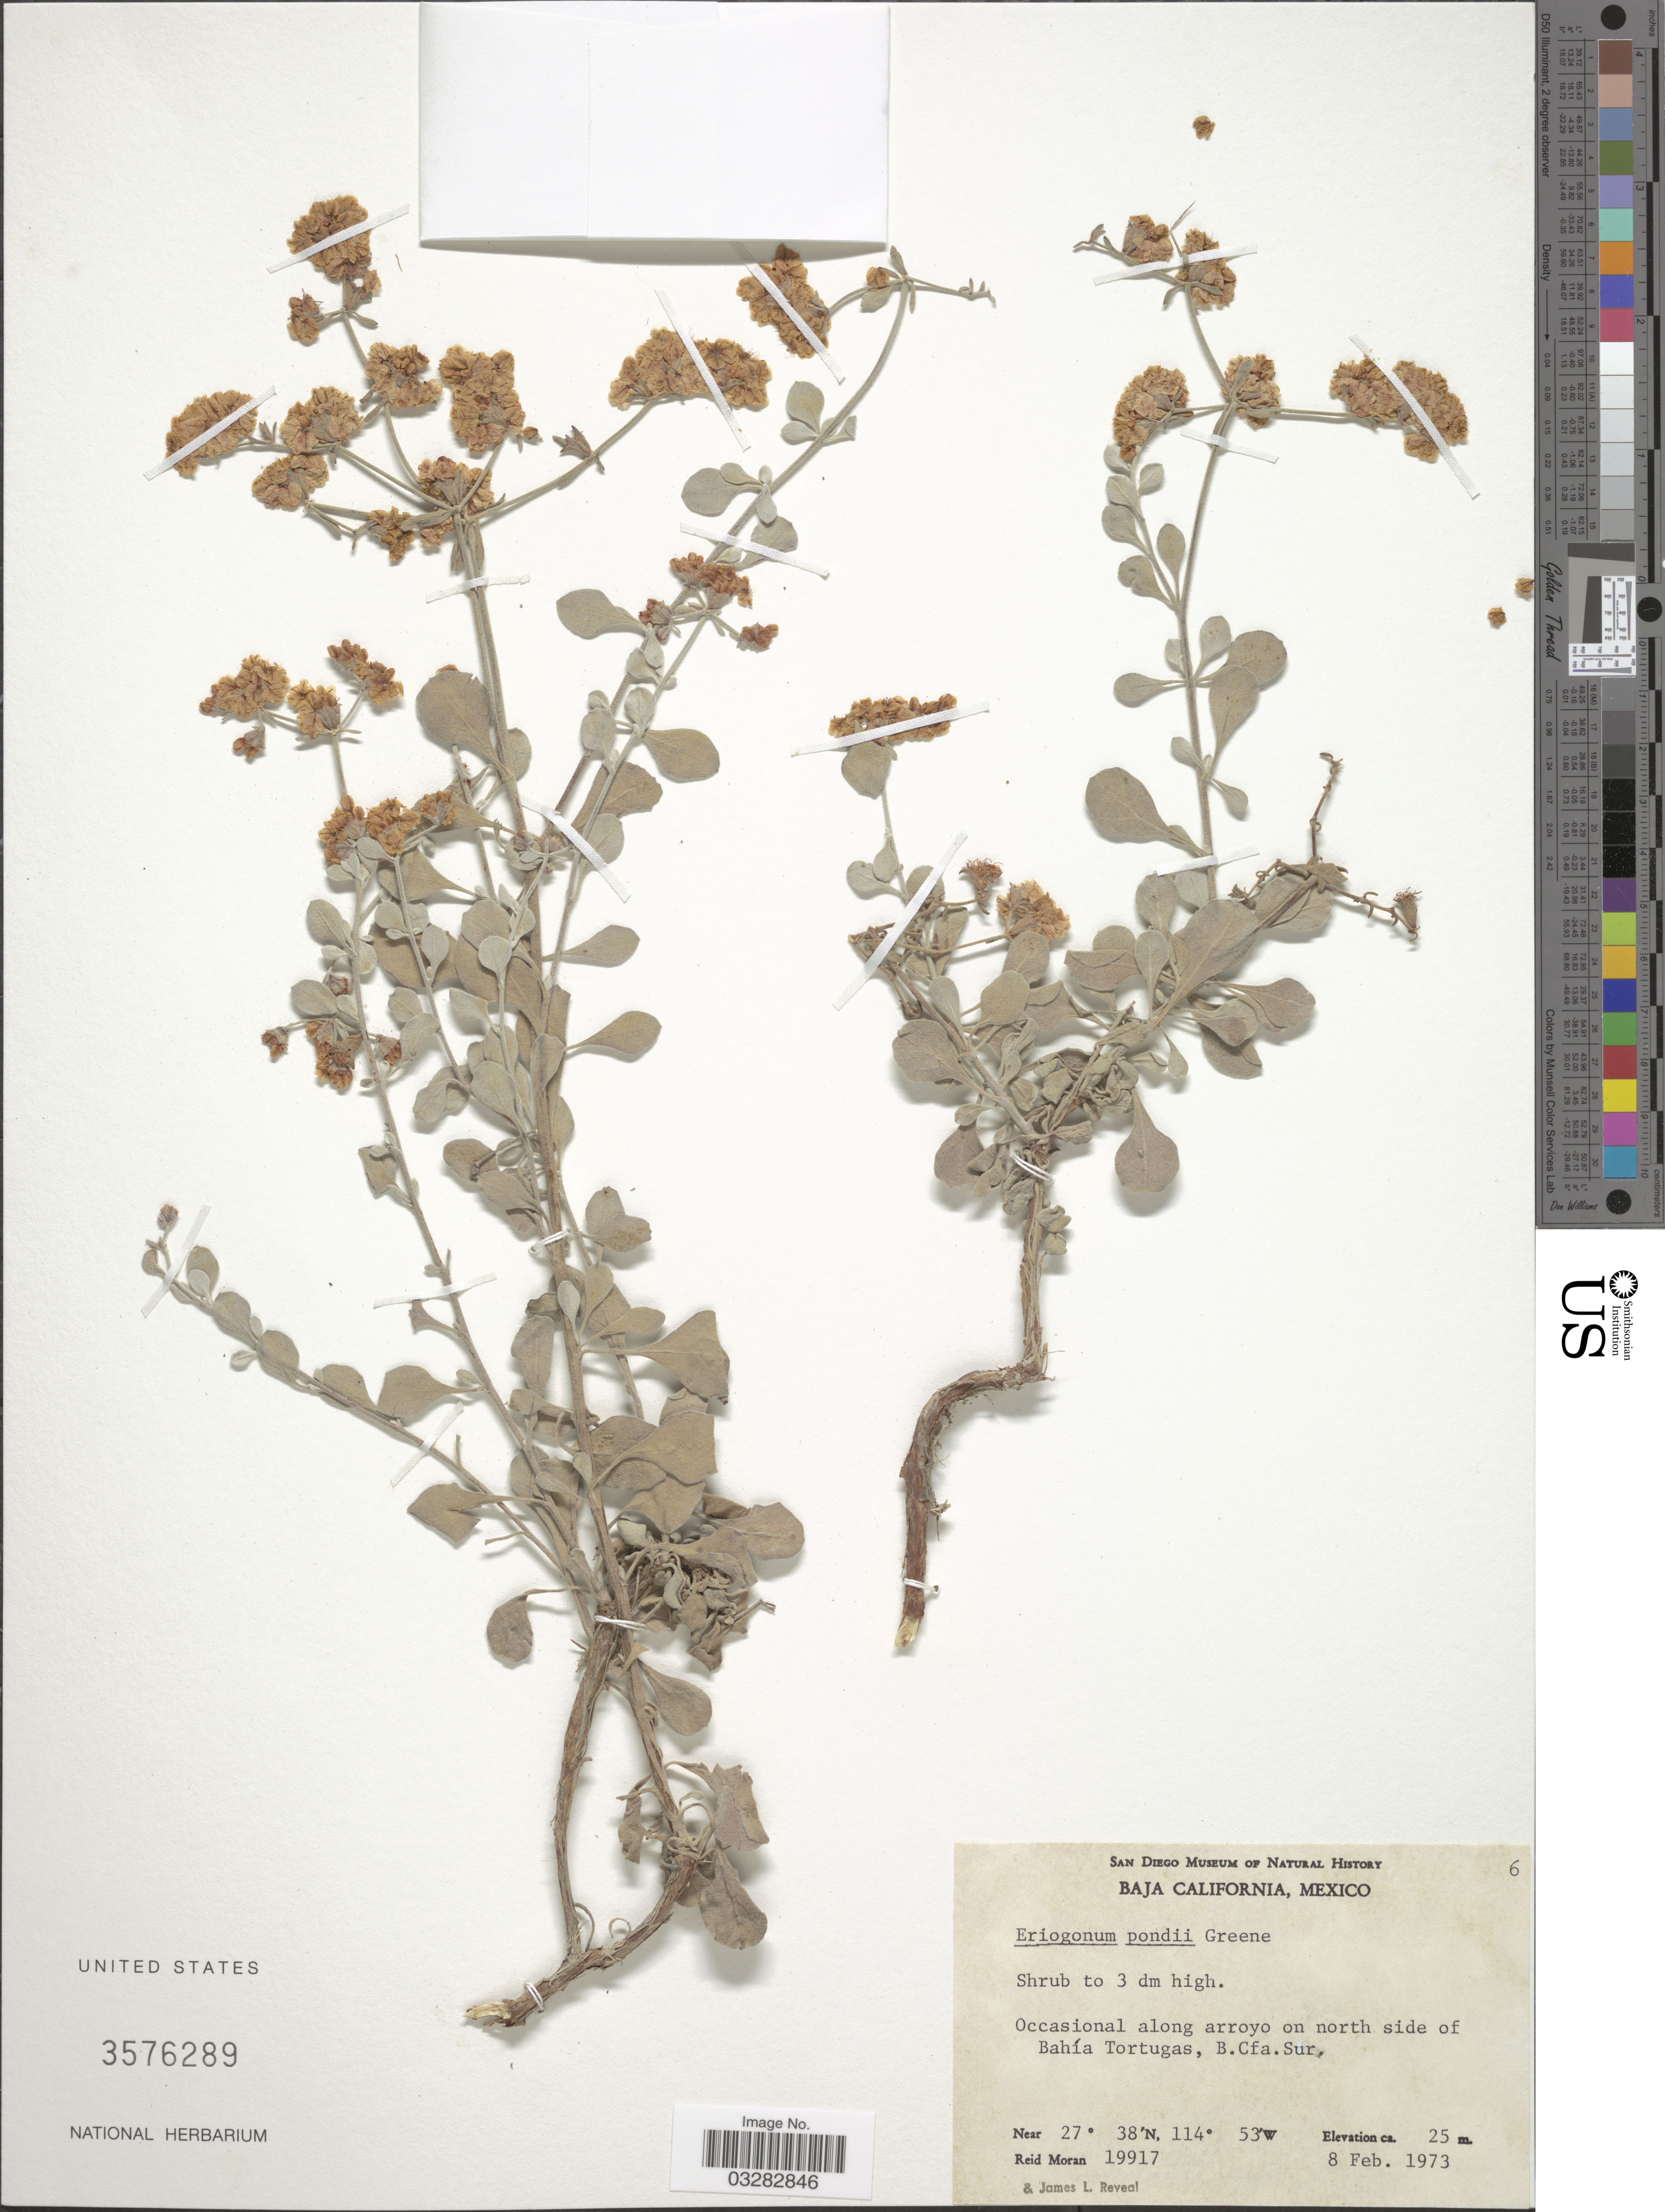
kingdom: Plantae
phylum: Tracheophyta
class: Magnoliopsida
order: Caryophyllales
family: Polygonaceae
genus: Eriogonum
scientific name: Eriogonum pondii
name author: Greene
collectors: R. V. Moran & J. L. Reveal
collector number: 19917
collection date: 1973-02-08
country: Mexico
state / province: Baja California Sur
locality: Along arroyo on north side of Bahía Tortugas.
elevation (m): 25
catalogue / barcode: US 3576289